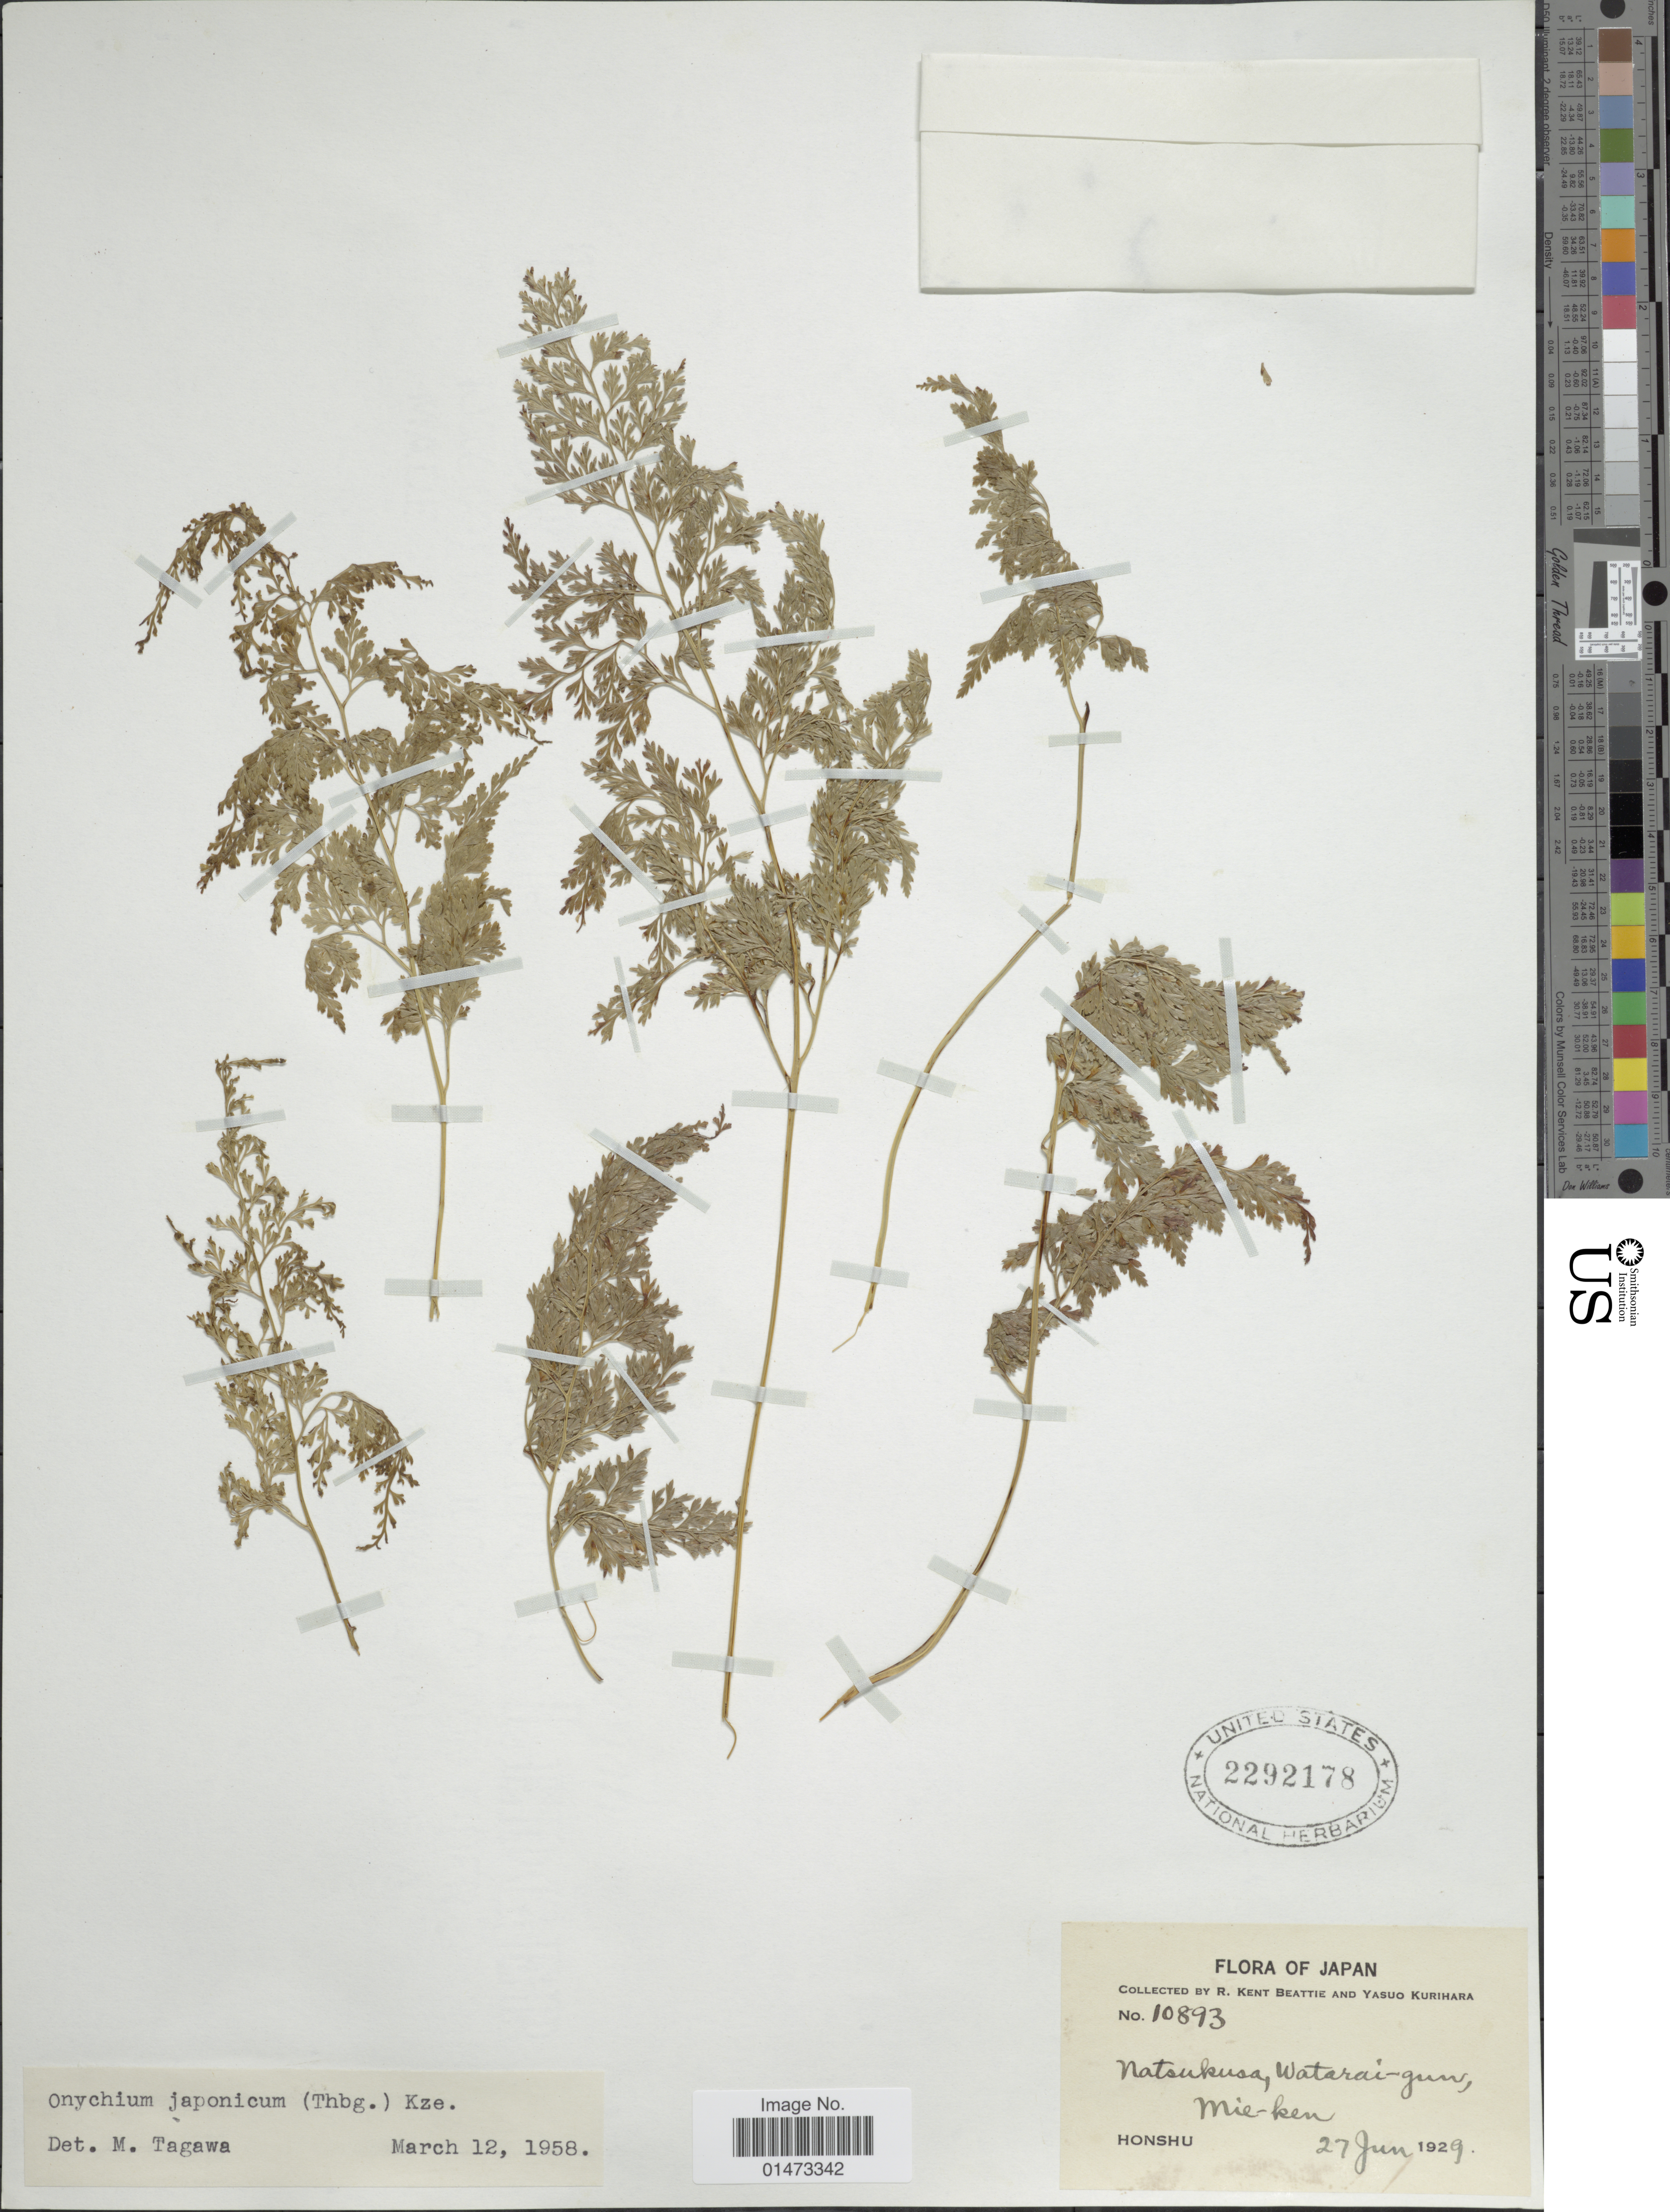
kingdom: Plantae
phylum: Tracheophyta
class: Polypodiopsida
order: Polypodiales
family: Pteridaceae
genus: Onychium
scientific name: Onychium japonicum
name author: (Thunb.) Kunze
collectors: R. K. Beattie & Y. Kurihara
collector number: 10893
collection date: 1929-06-27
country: Japan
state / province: Mie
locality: Honshu. Mie-ken.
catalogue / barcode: US 2292178